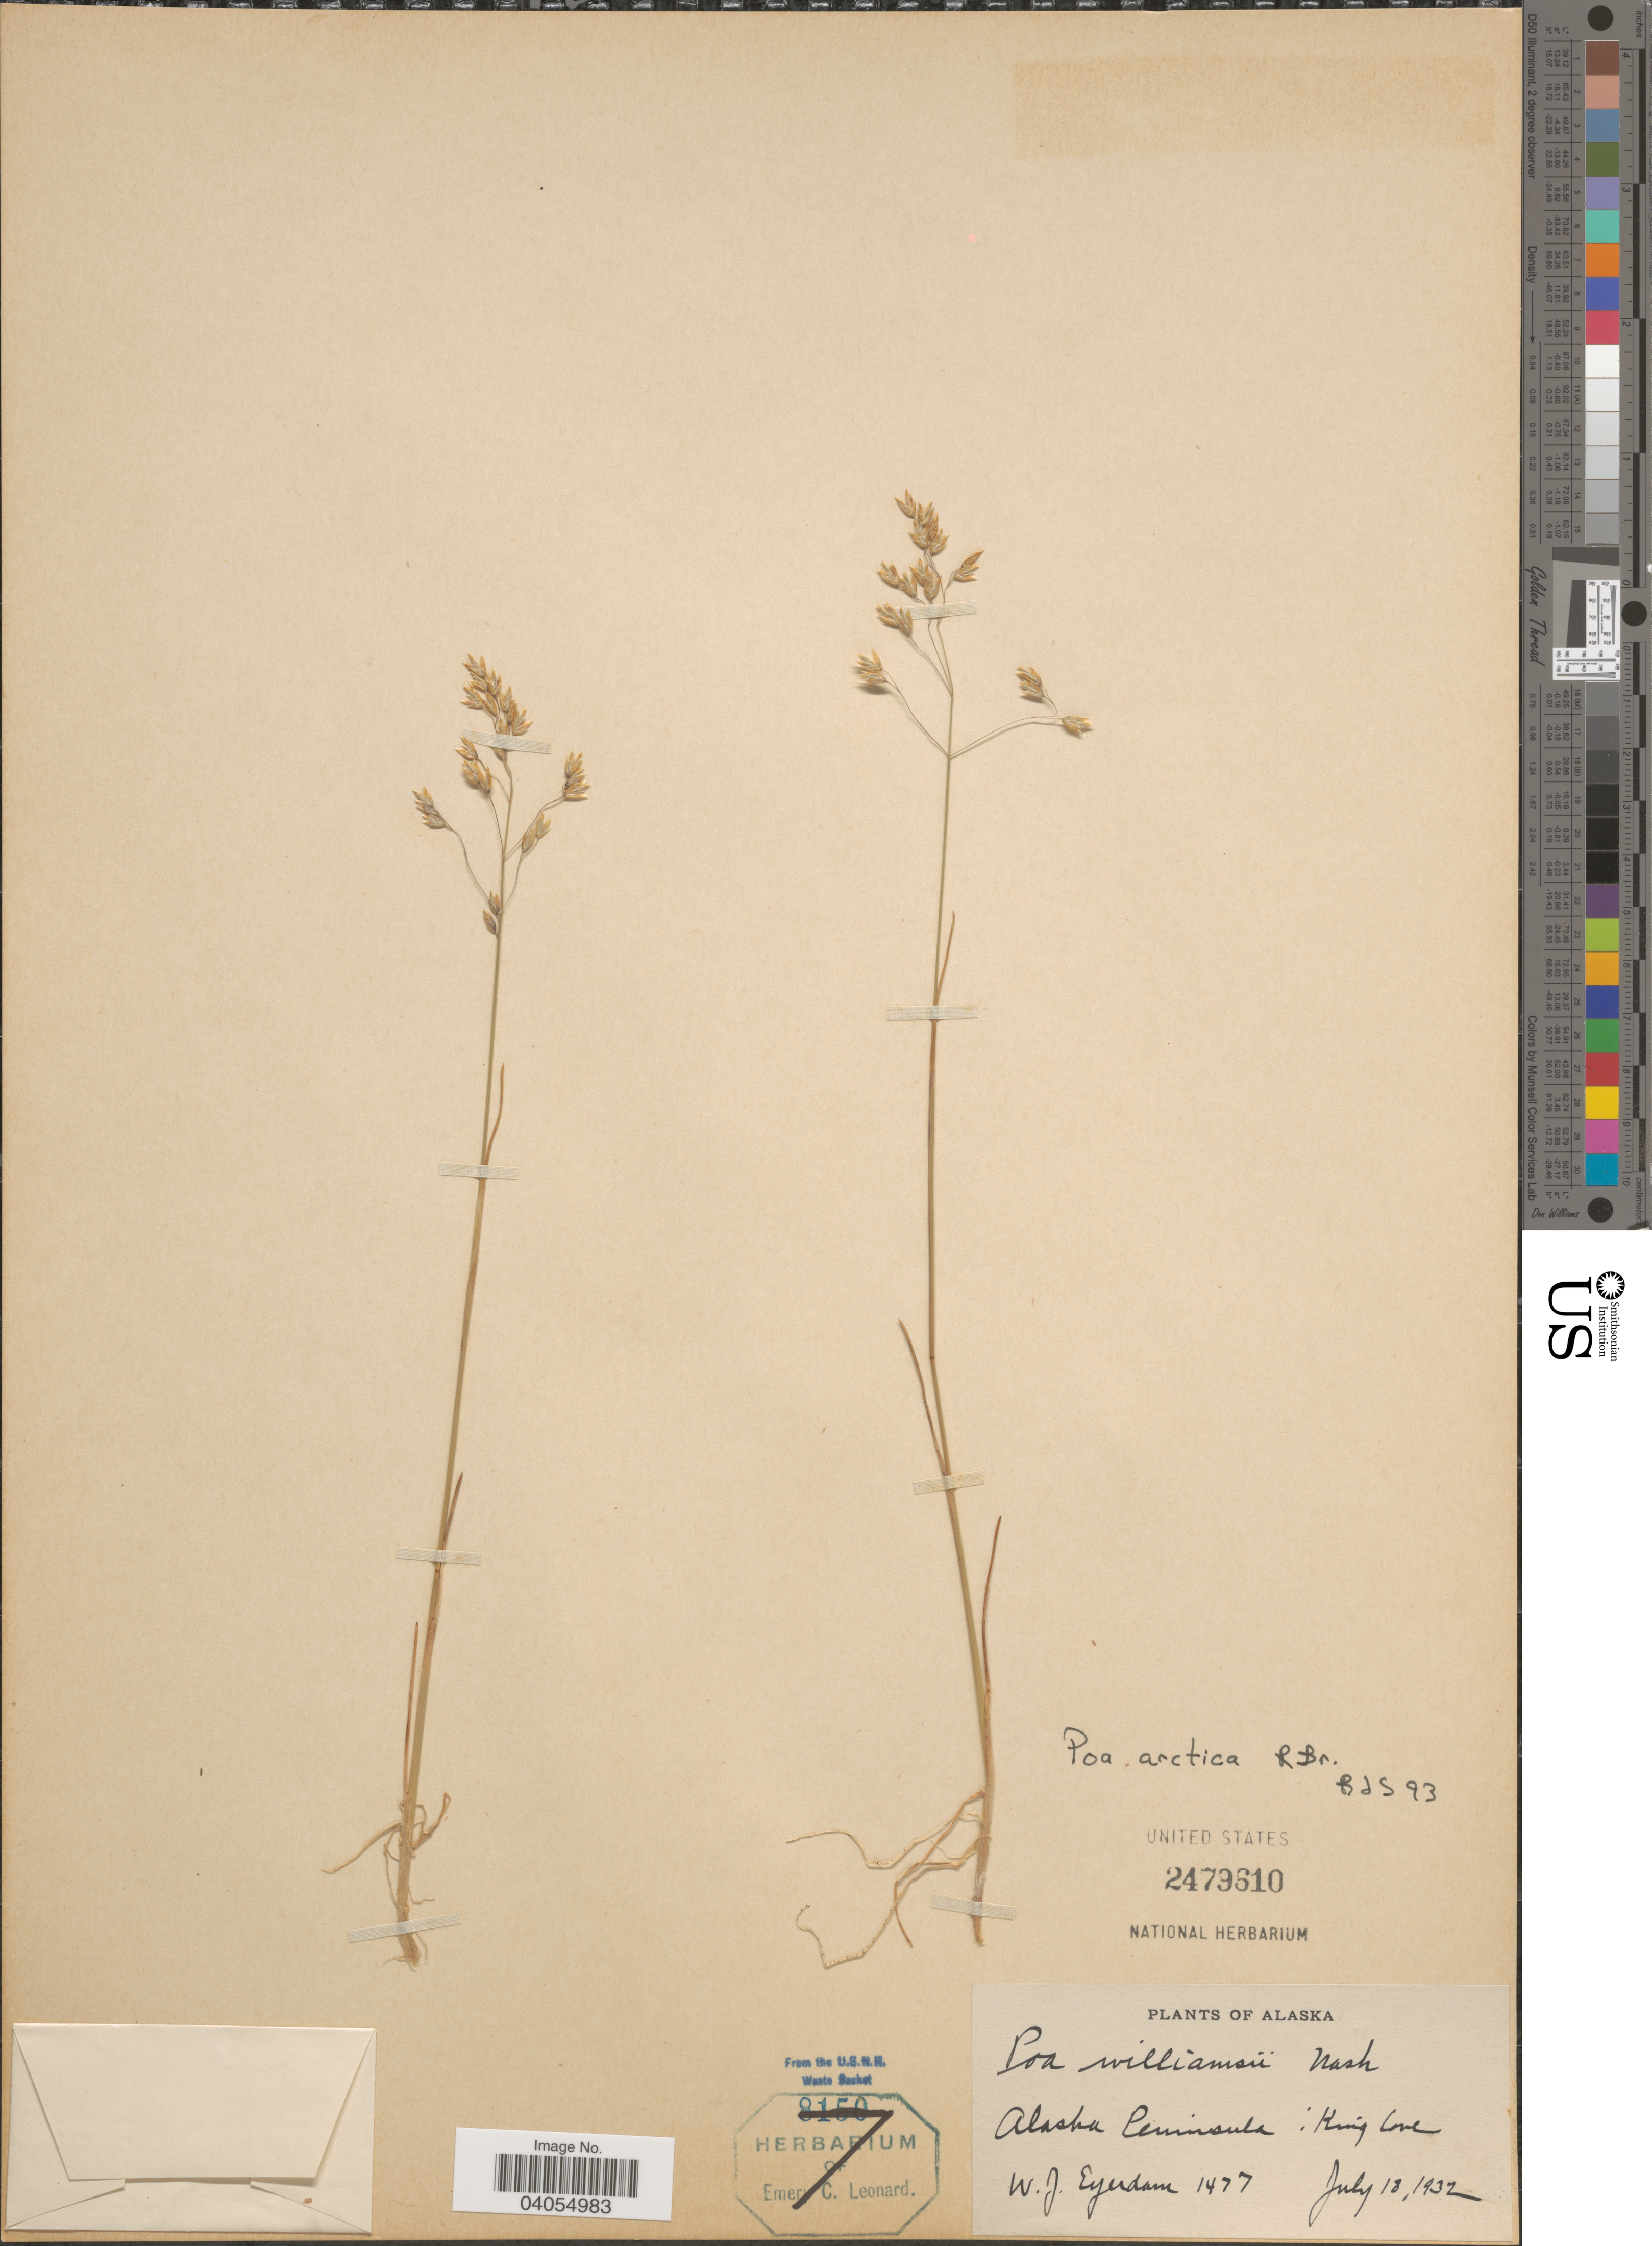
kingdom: Plantae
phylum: Tracheophyta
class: Liliopsida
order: Poales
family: Poaceae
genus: Poa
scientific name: Poa arctica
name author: R. Br.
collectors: W. J. Eyerdam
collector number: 1477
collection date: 1932-07-18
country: United States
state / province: Alaska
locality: Alaska Peninsula: King Cove.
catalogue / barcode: US 2479610